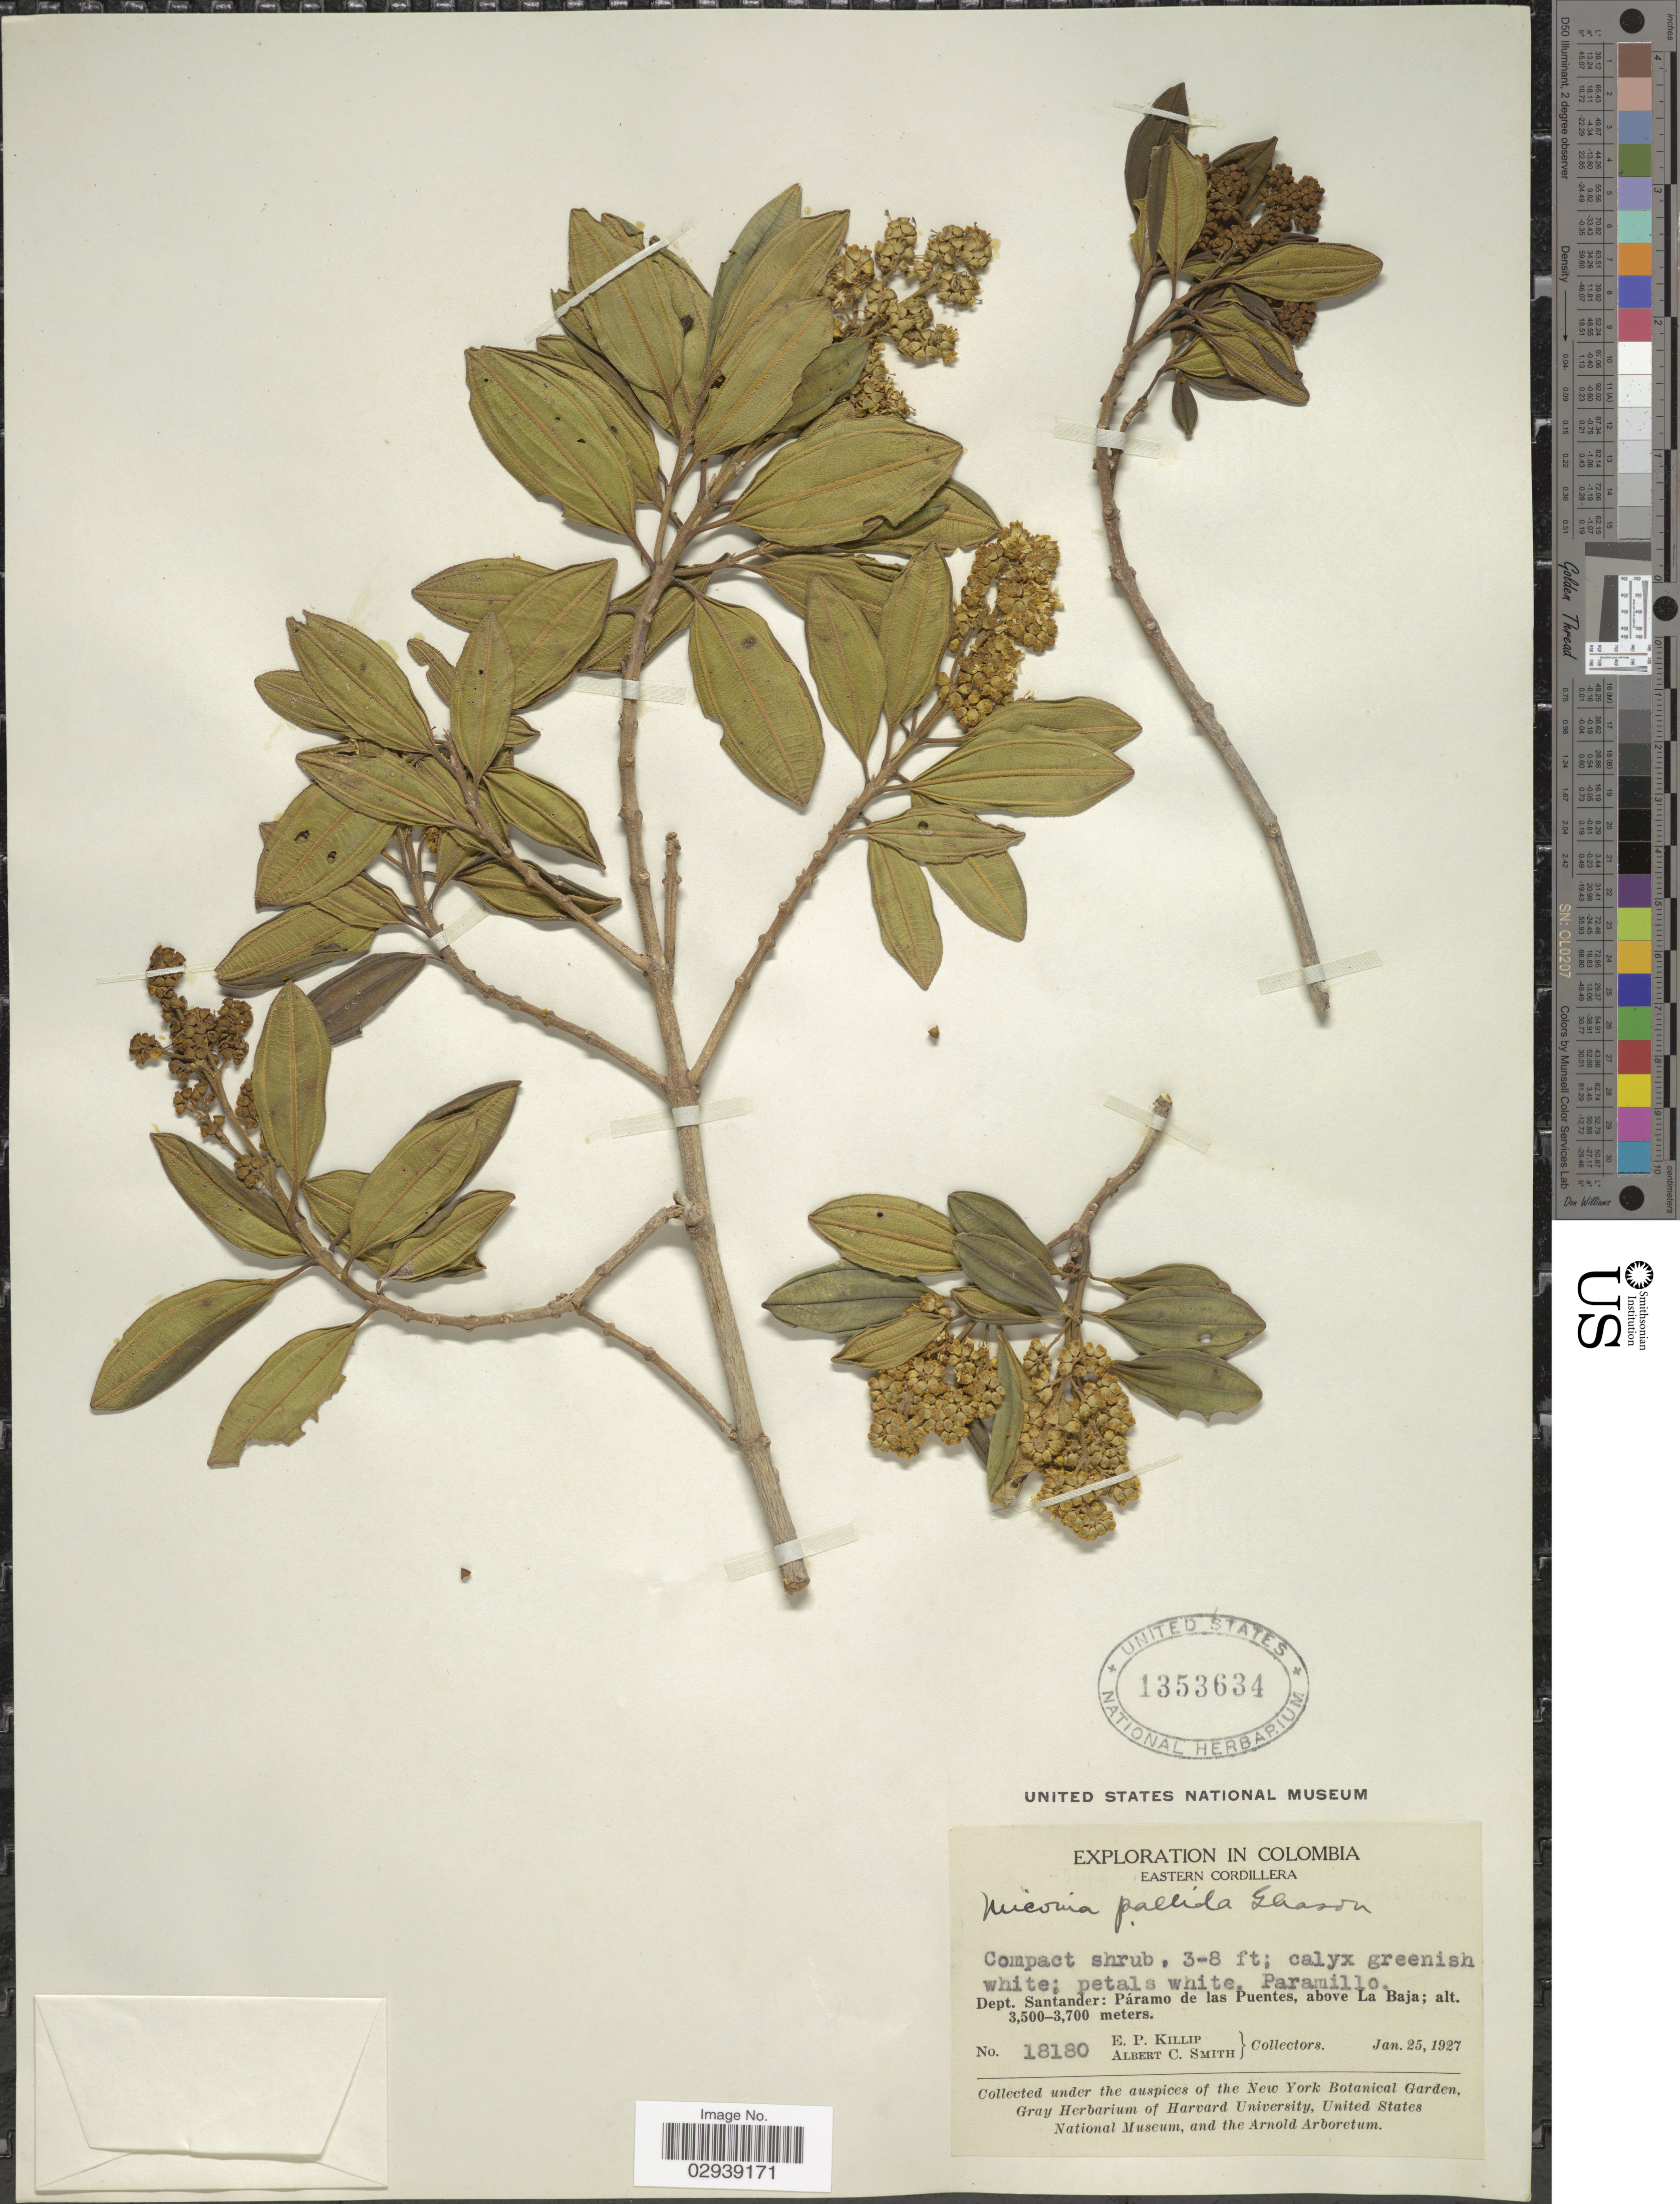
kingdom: Plantae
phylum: Tracheophyta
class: Magnoliopsida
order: Myrtales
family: Melastomataceae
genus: Miconia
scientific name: Miconia elaeoides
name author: Naudin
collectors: E. P. Killip & A. C. Smith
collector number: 18180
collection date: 1927-01-25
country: Colombia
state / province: Santander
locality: Eastern Cordillera. Dept. Santander: Páramo de las Puentes, above La Baja. Paramillo.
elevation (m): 3500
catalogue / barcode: US 1353634